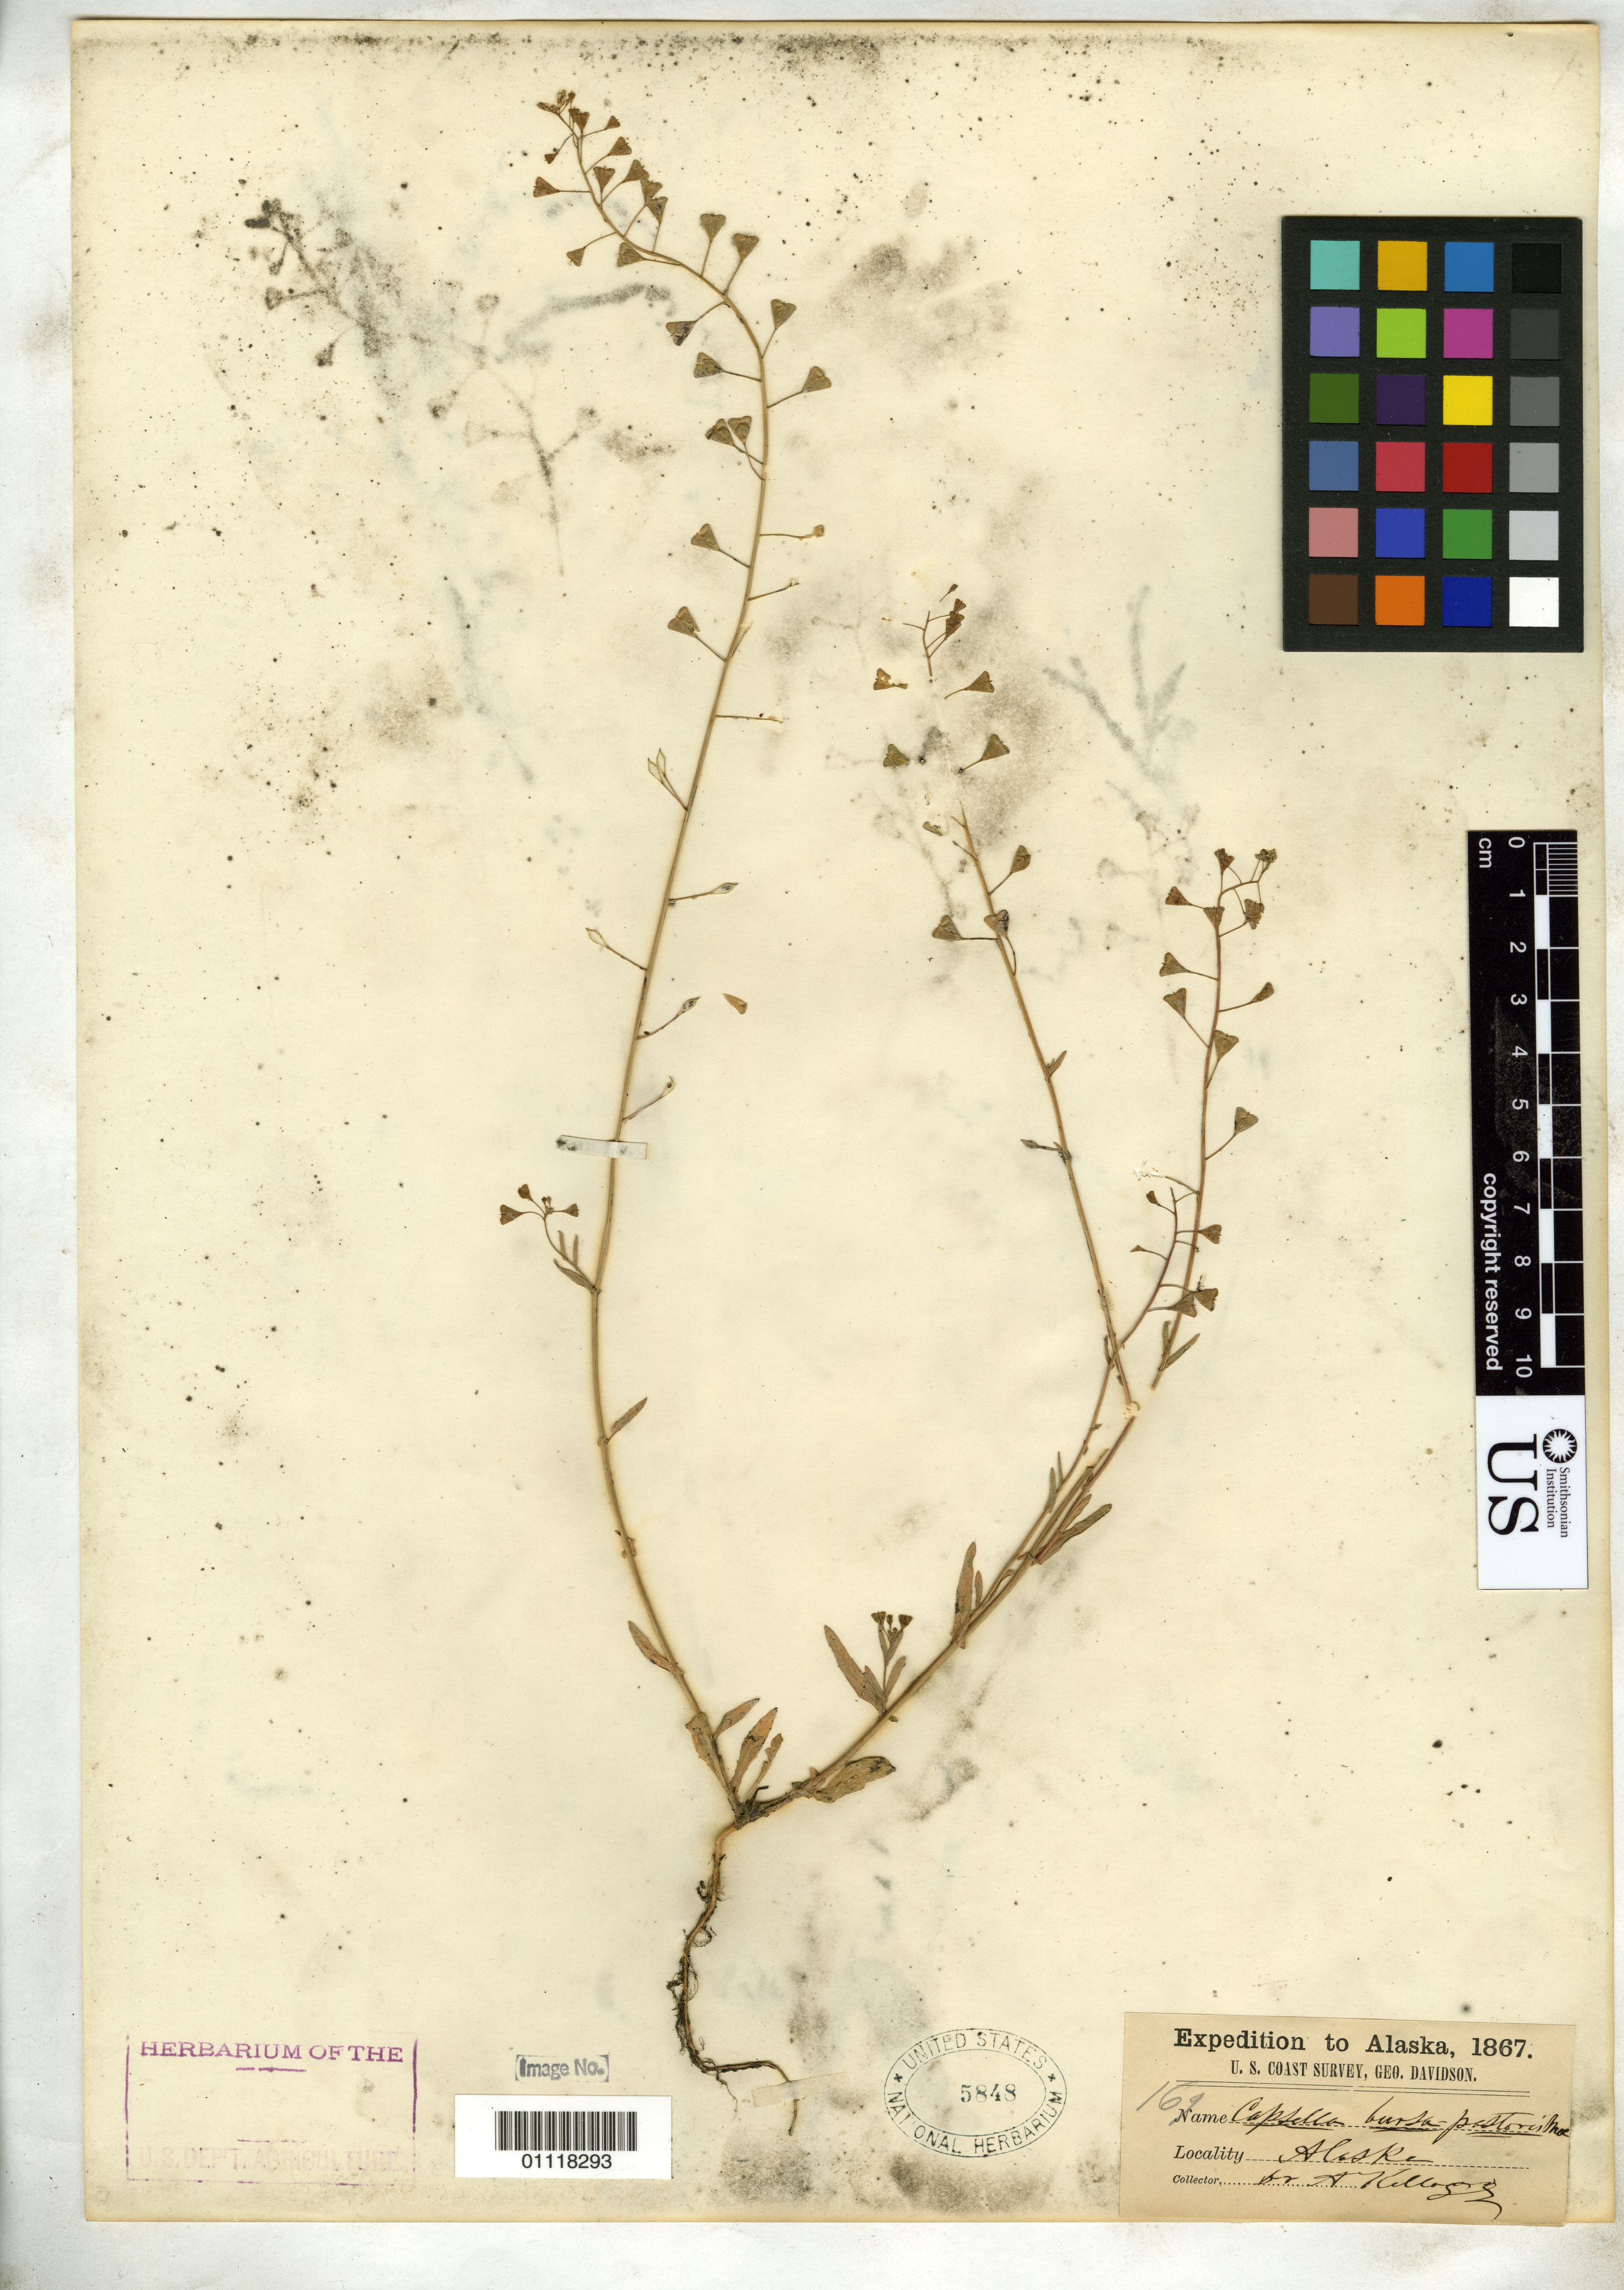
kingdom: Plantae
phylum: Tracheophyta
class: Magnoliopsida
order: Brassicales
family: Brassicaceae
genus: Capsella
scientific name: Capsella bursa-pastoris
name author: (L.) Medik.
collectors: A. Kellogg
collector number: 169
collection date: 1867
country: United States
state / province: Alaska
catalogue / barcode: US 5848